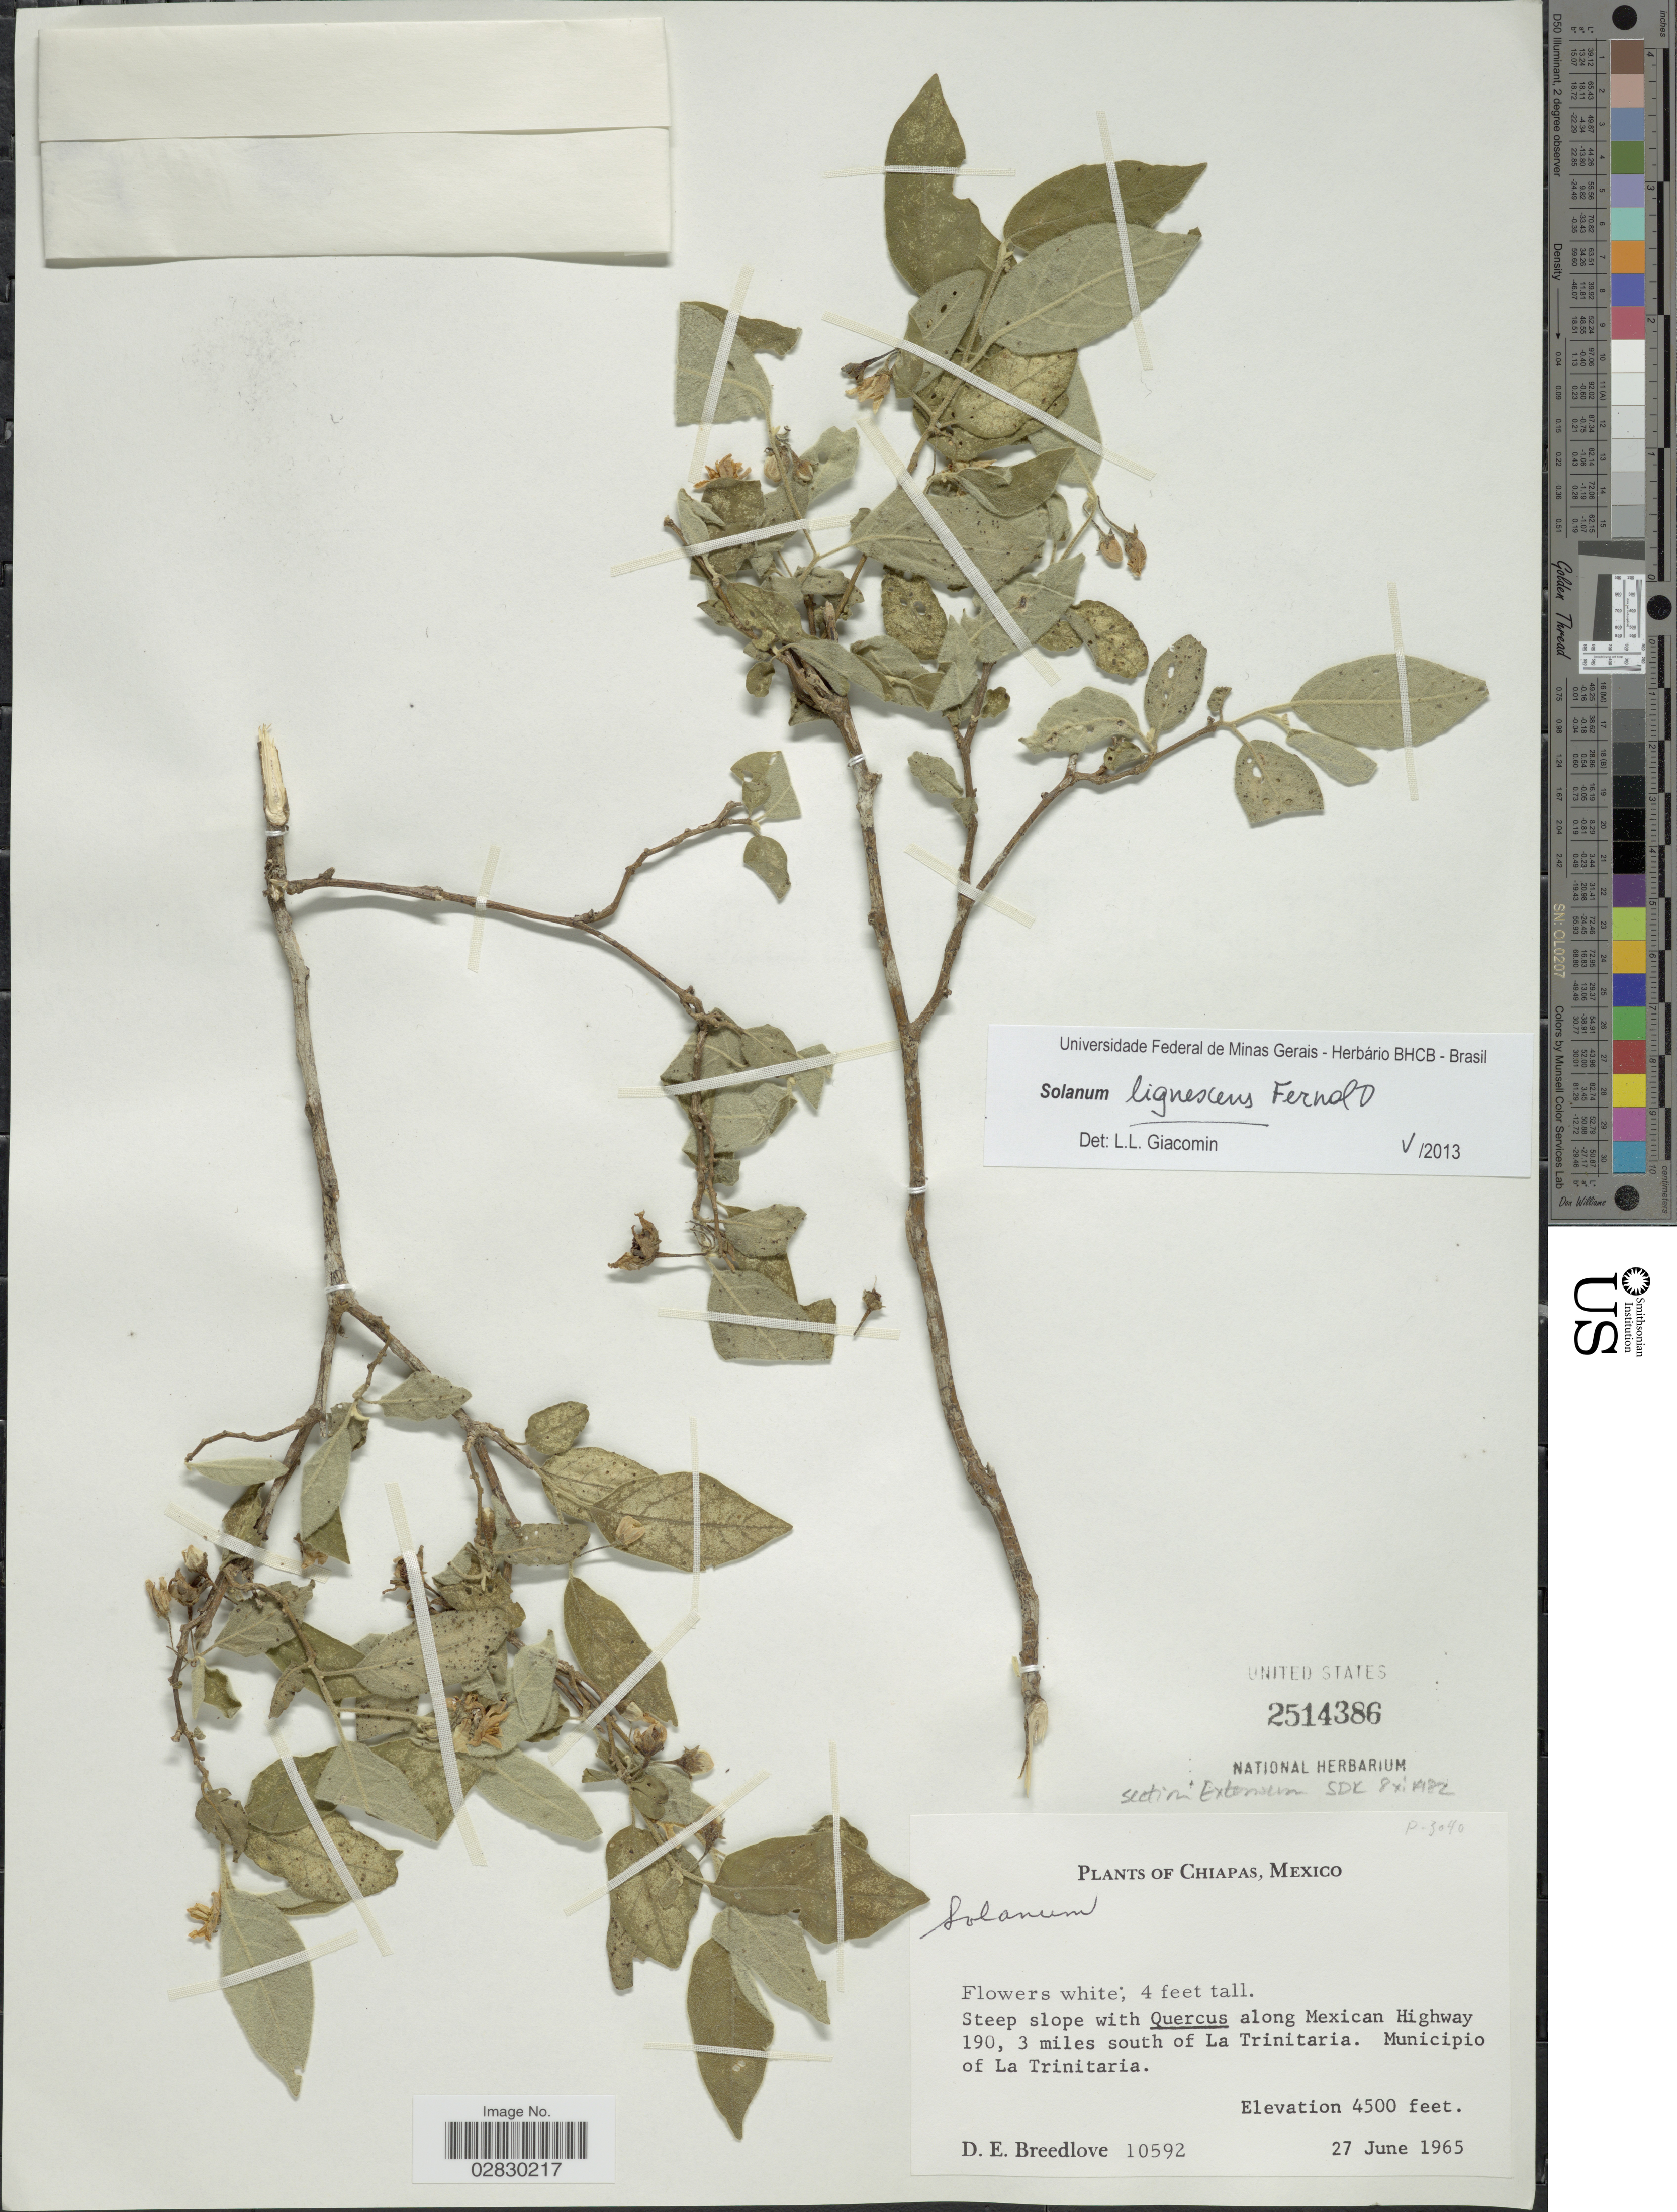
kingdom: Plantae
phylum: Tracheophyta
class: Magnoliopsida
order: Solanales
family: Solanaceae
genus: Solanum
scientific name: Solanum lignescens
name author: Fernald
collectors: D. E. Breedlove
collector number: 10592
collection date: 1965-06-27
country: Mexico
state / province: Chiapas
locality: Along Mexican Highway 190, 3 miles south of La Trinitaria. Municipio of La Trinitaria.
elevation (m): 1372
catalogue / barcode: US 2514386